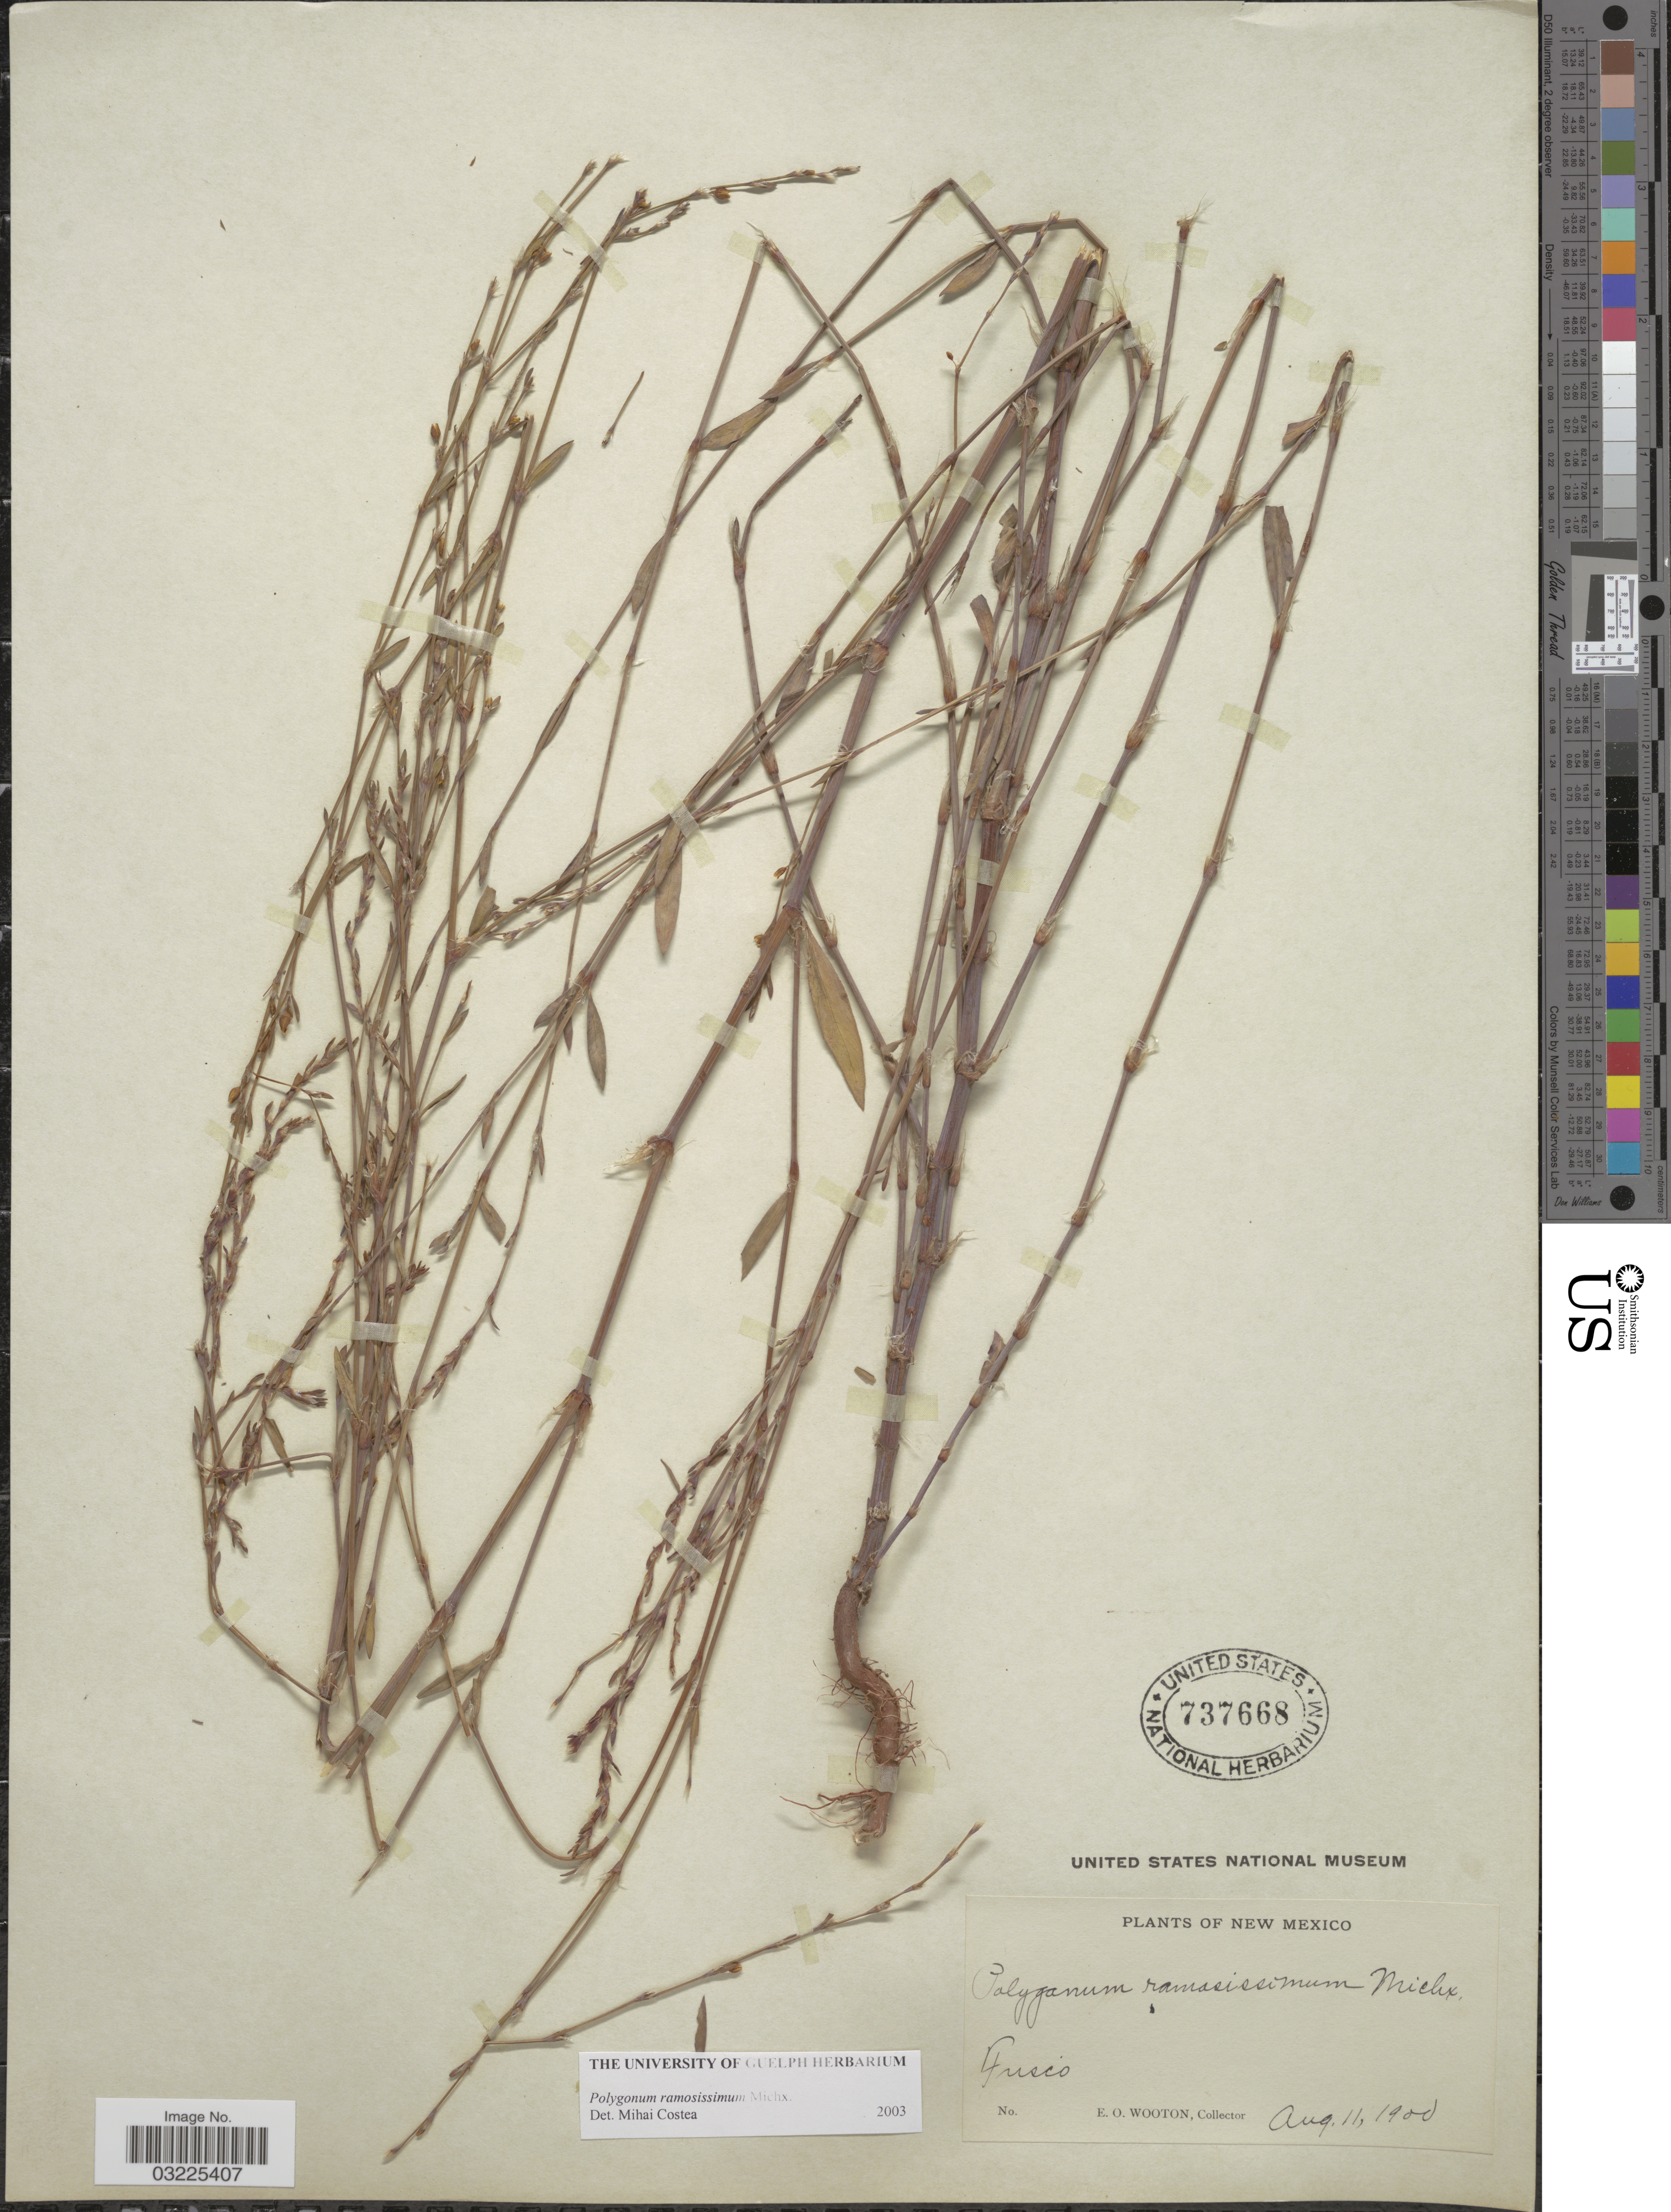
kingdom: Plantae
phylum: Tracheophyta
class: Magnoliopsida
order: Caryophyllales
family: Polygonaceae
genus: Polygonum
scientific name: Polygonum ramosissimum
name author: Michx.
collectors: E. O. Wooton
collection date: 1900-08-11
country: United States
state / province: New Mexico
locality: Fusio.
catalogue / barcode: US 737668